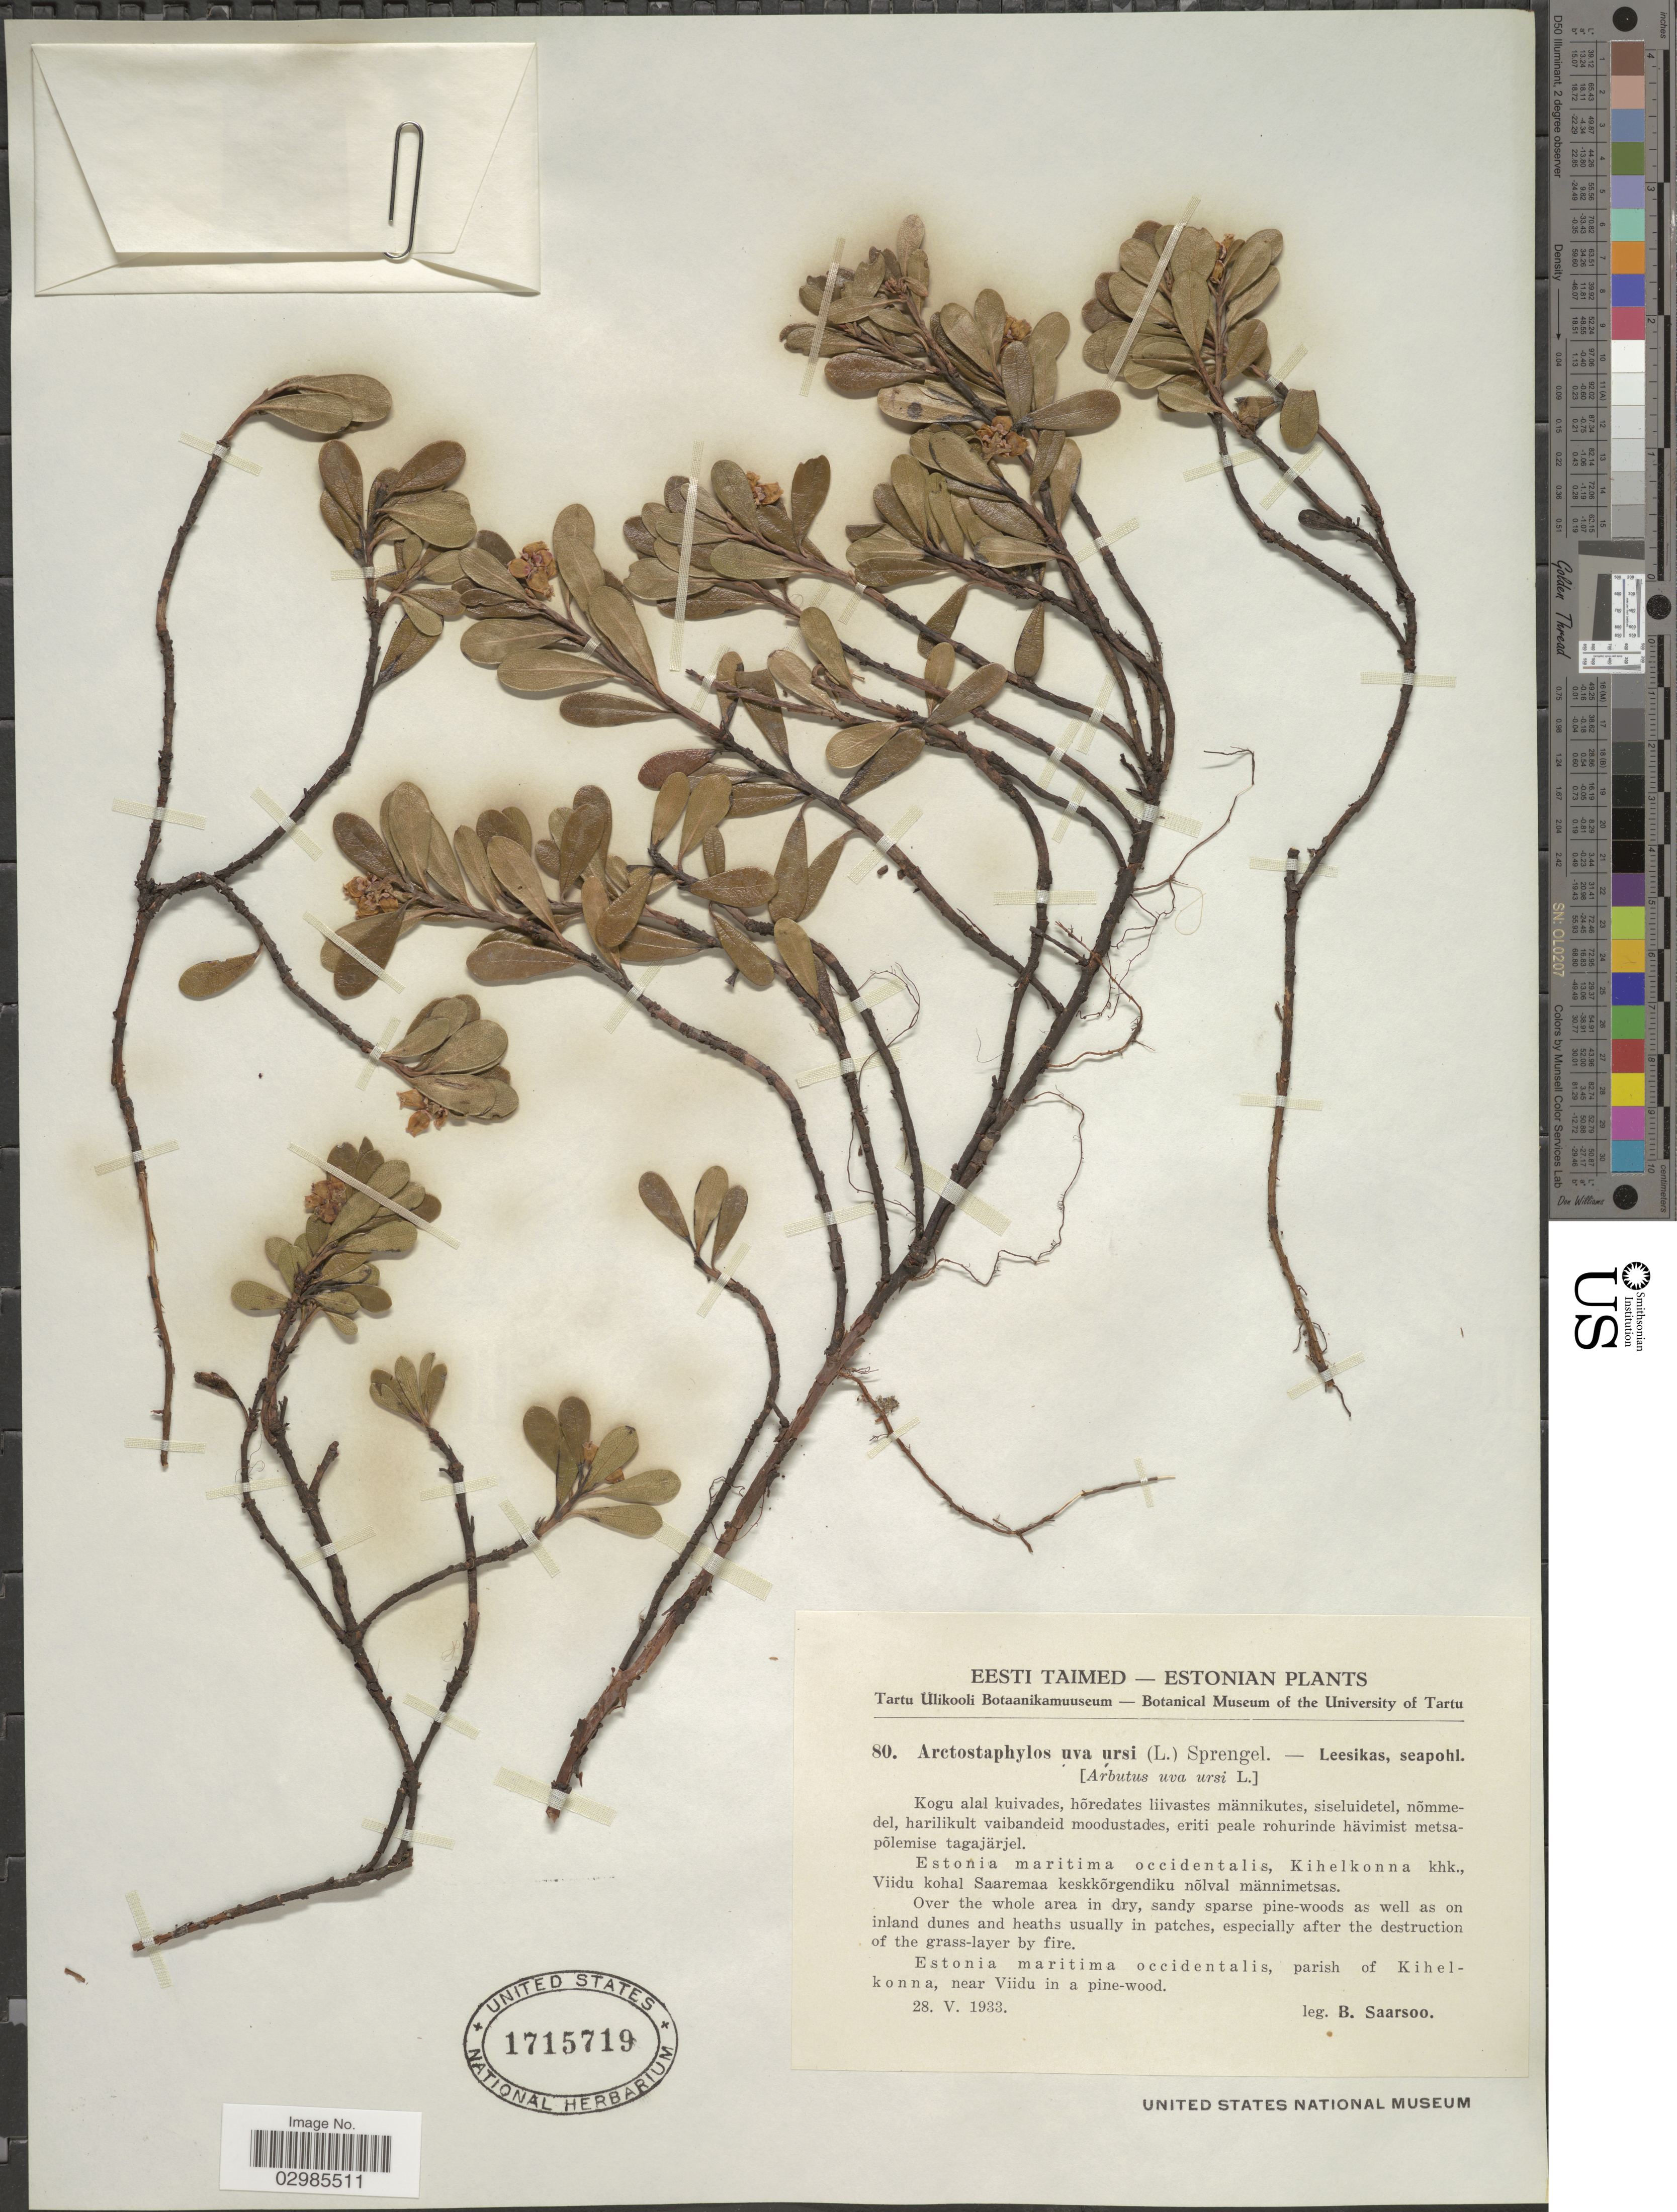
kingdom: Plantae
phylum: Tracheophyta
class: Magnoliopsida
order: Ericales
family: Ericaceae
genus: Arctostaphylos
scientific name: Arctostaphylos uva-ursi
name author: (L.) Spreng.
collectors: B. Saarsoo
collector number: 80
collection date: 1933-05-28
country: Estonia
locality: Estonia maritima occidentalis, Kihelkonna khk., Viidu kohal Saaremaa keskkõrgendiku nõlval männimetsas.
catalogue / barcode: US 1715719